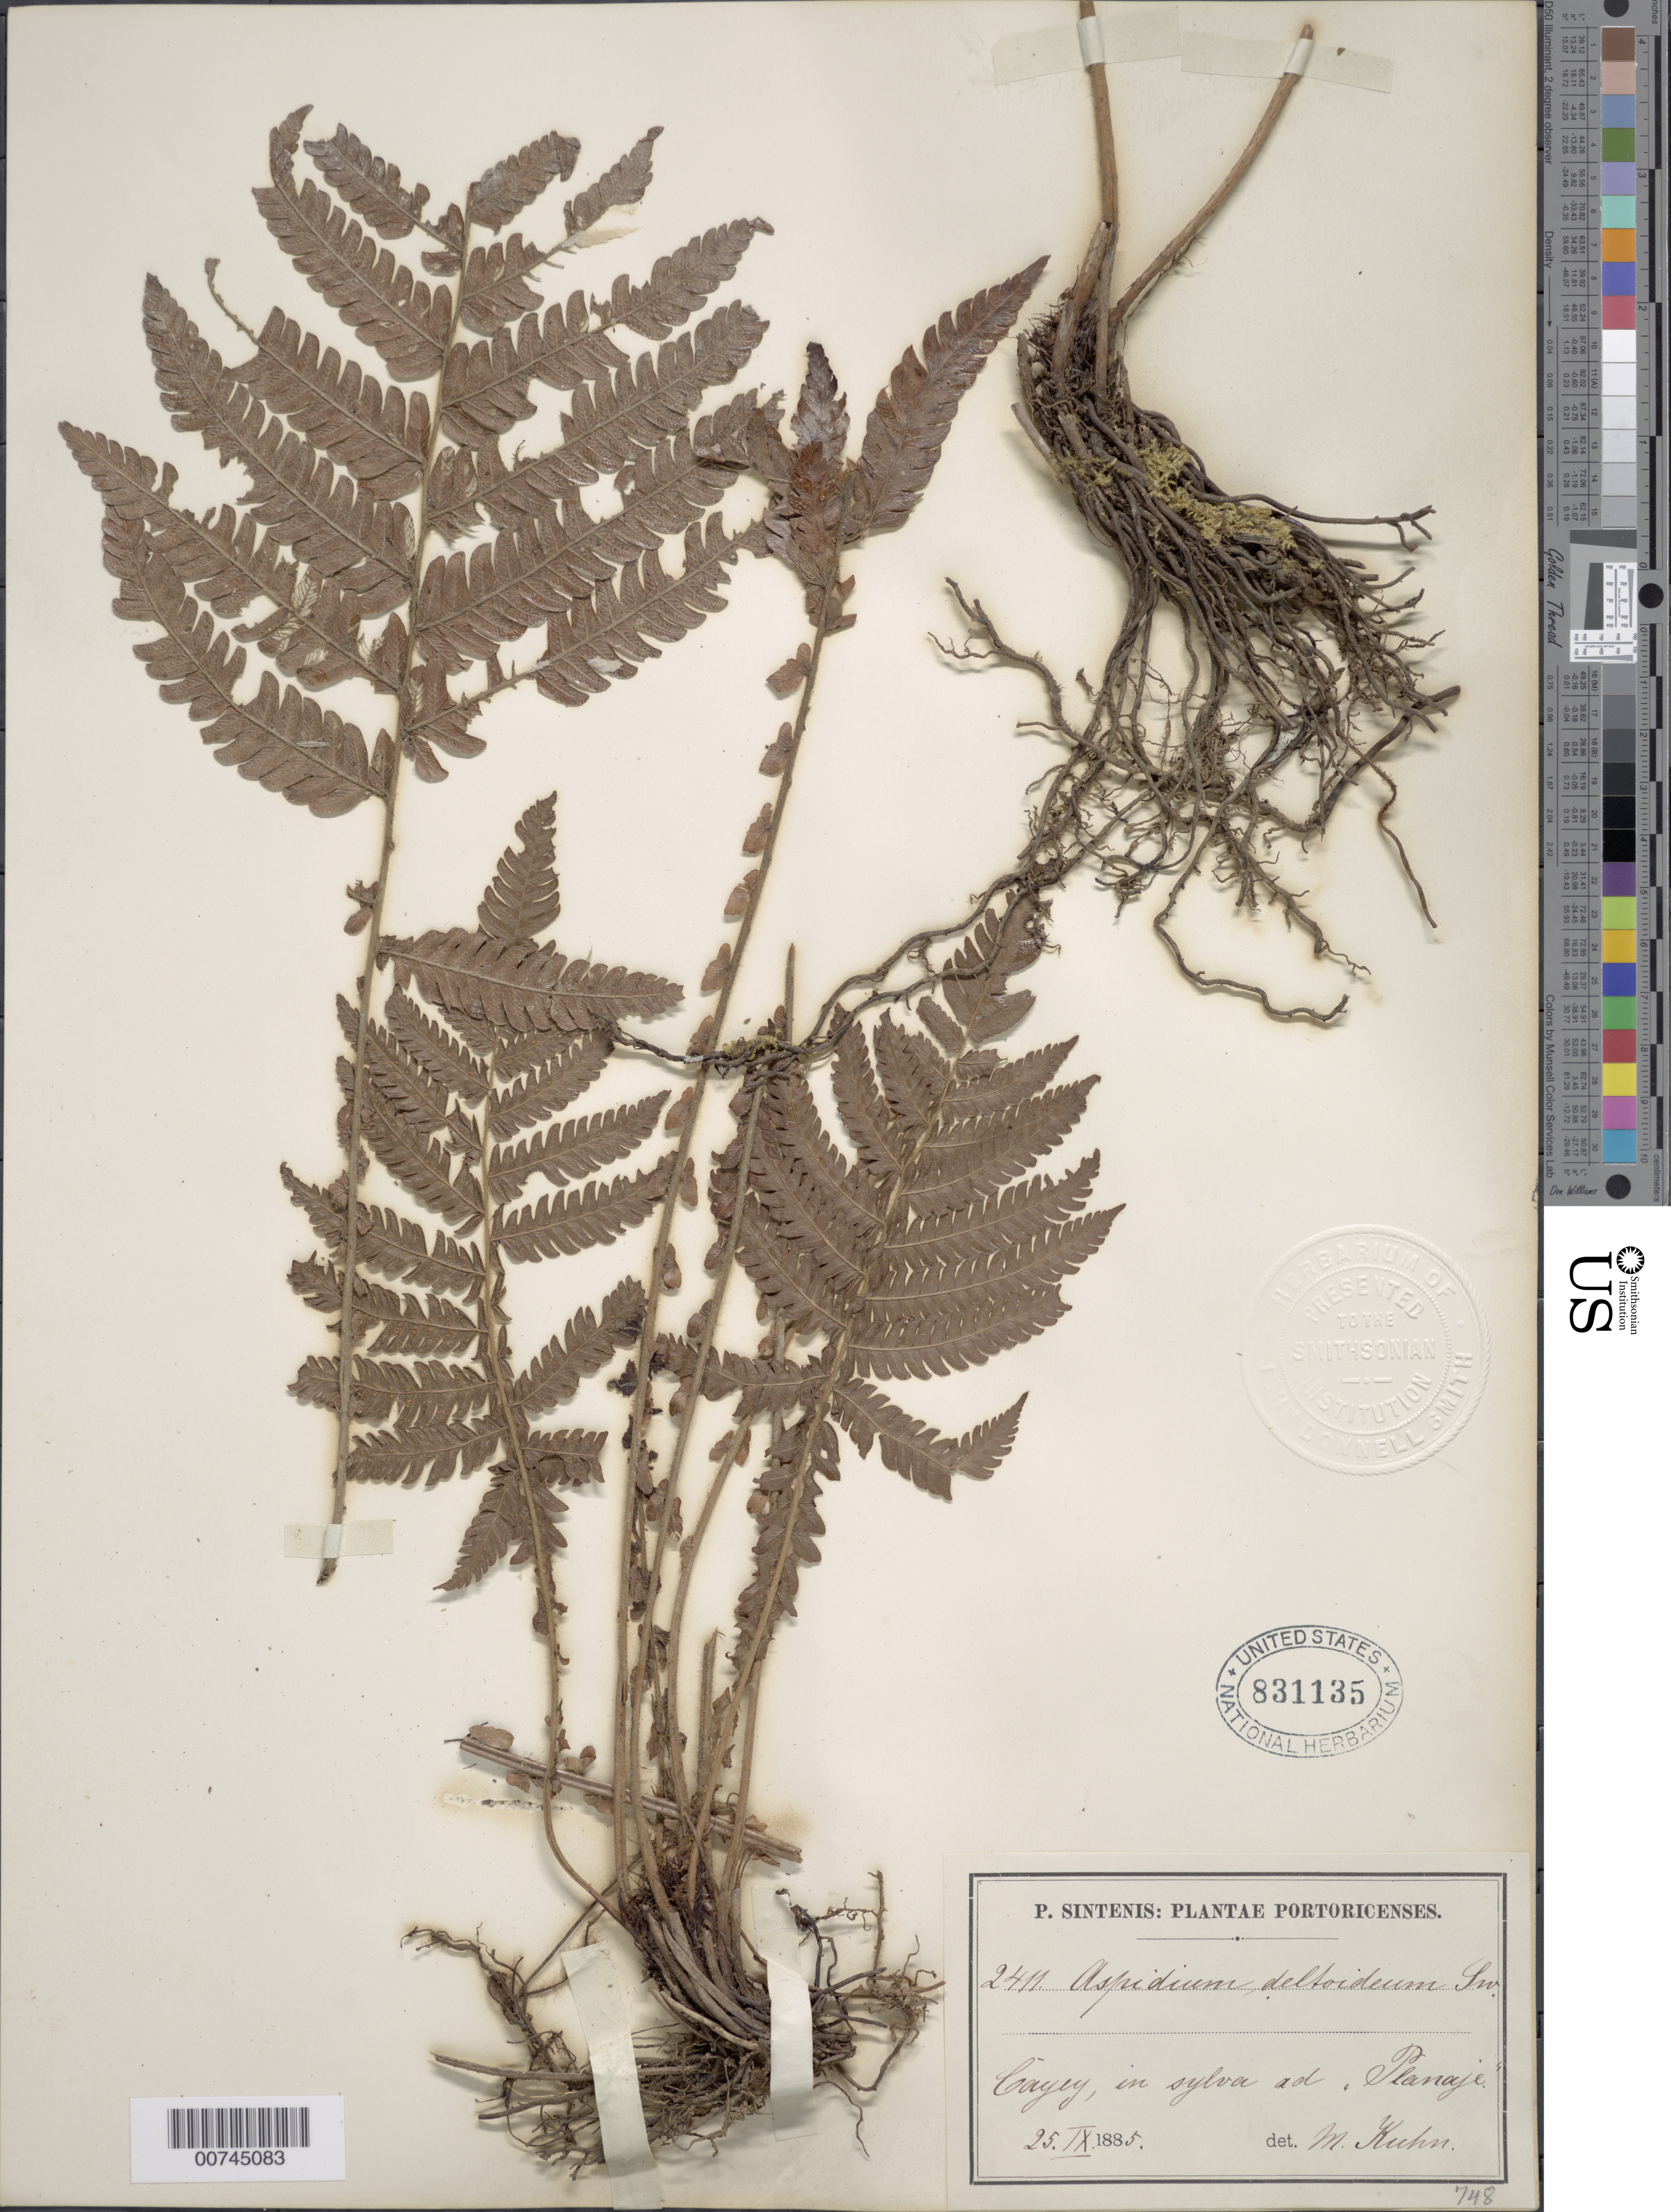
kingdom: Plantae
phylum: Tracheophyta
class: Polypodiopsida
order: Polypodiales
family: Thelypteridaceae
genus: Steiropteris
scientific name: Steiropteris deltoidea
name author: (Sw.) Pic. Serm.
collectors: P. Sintenis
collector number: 2411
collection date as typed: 25 Sep 1885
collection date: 1885-09-25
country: Puerto Rico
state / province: Cayey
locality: Cayey, in sylva ad Planaje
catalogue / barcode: US 831135